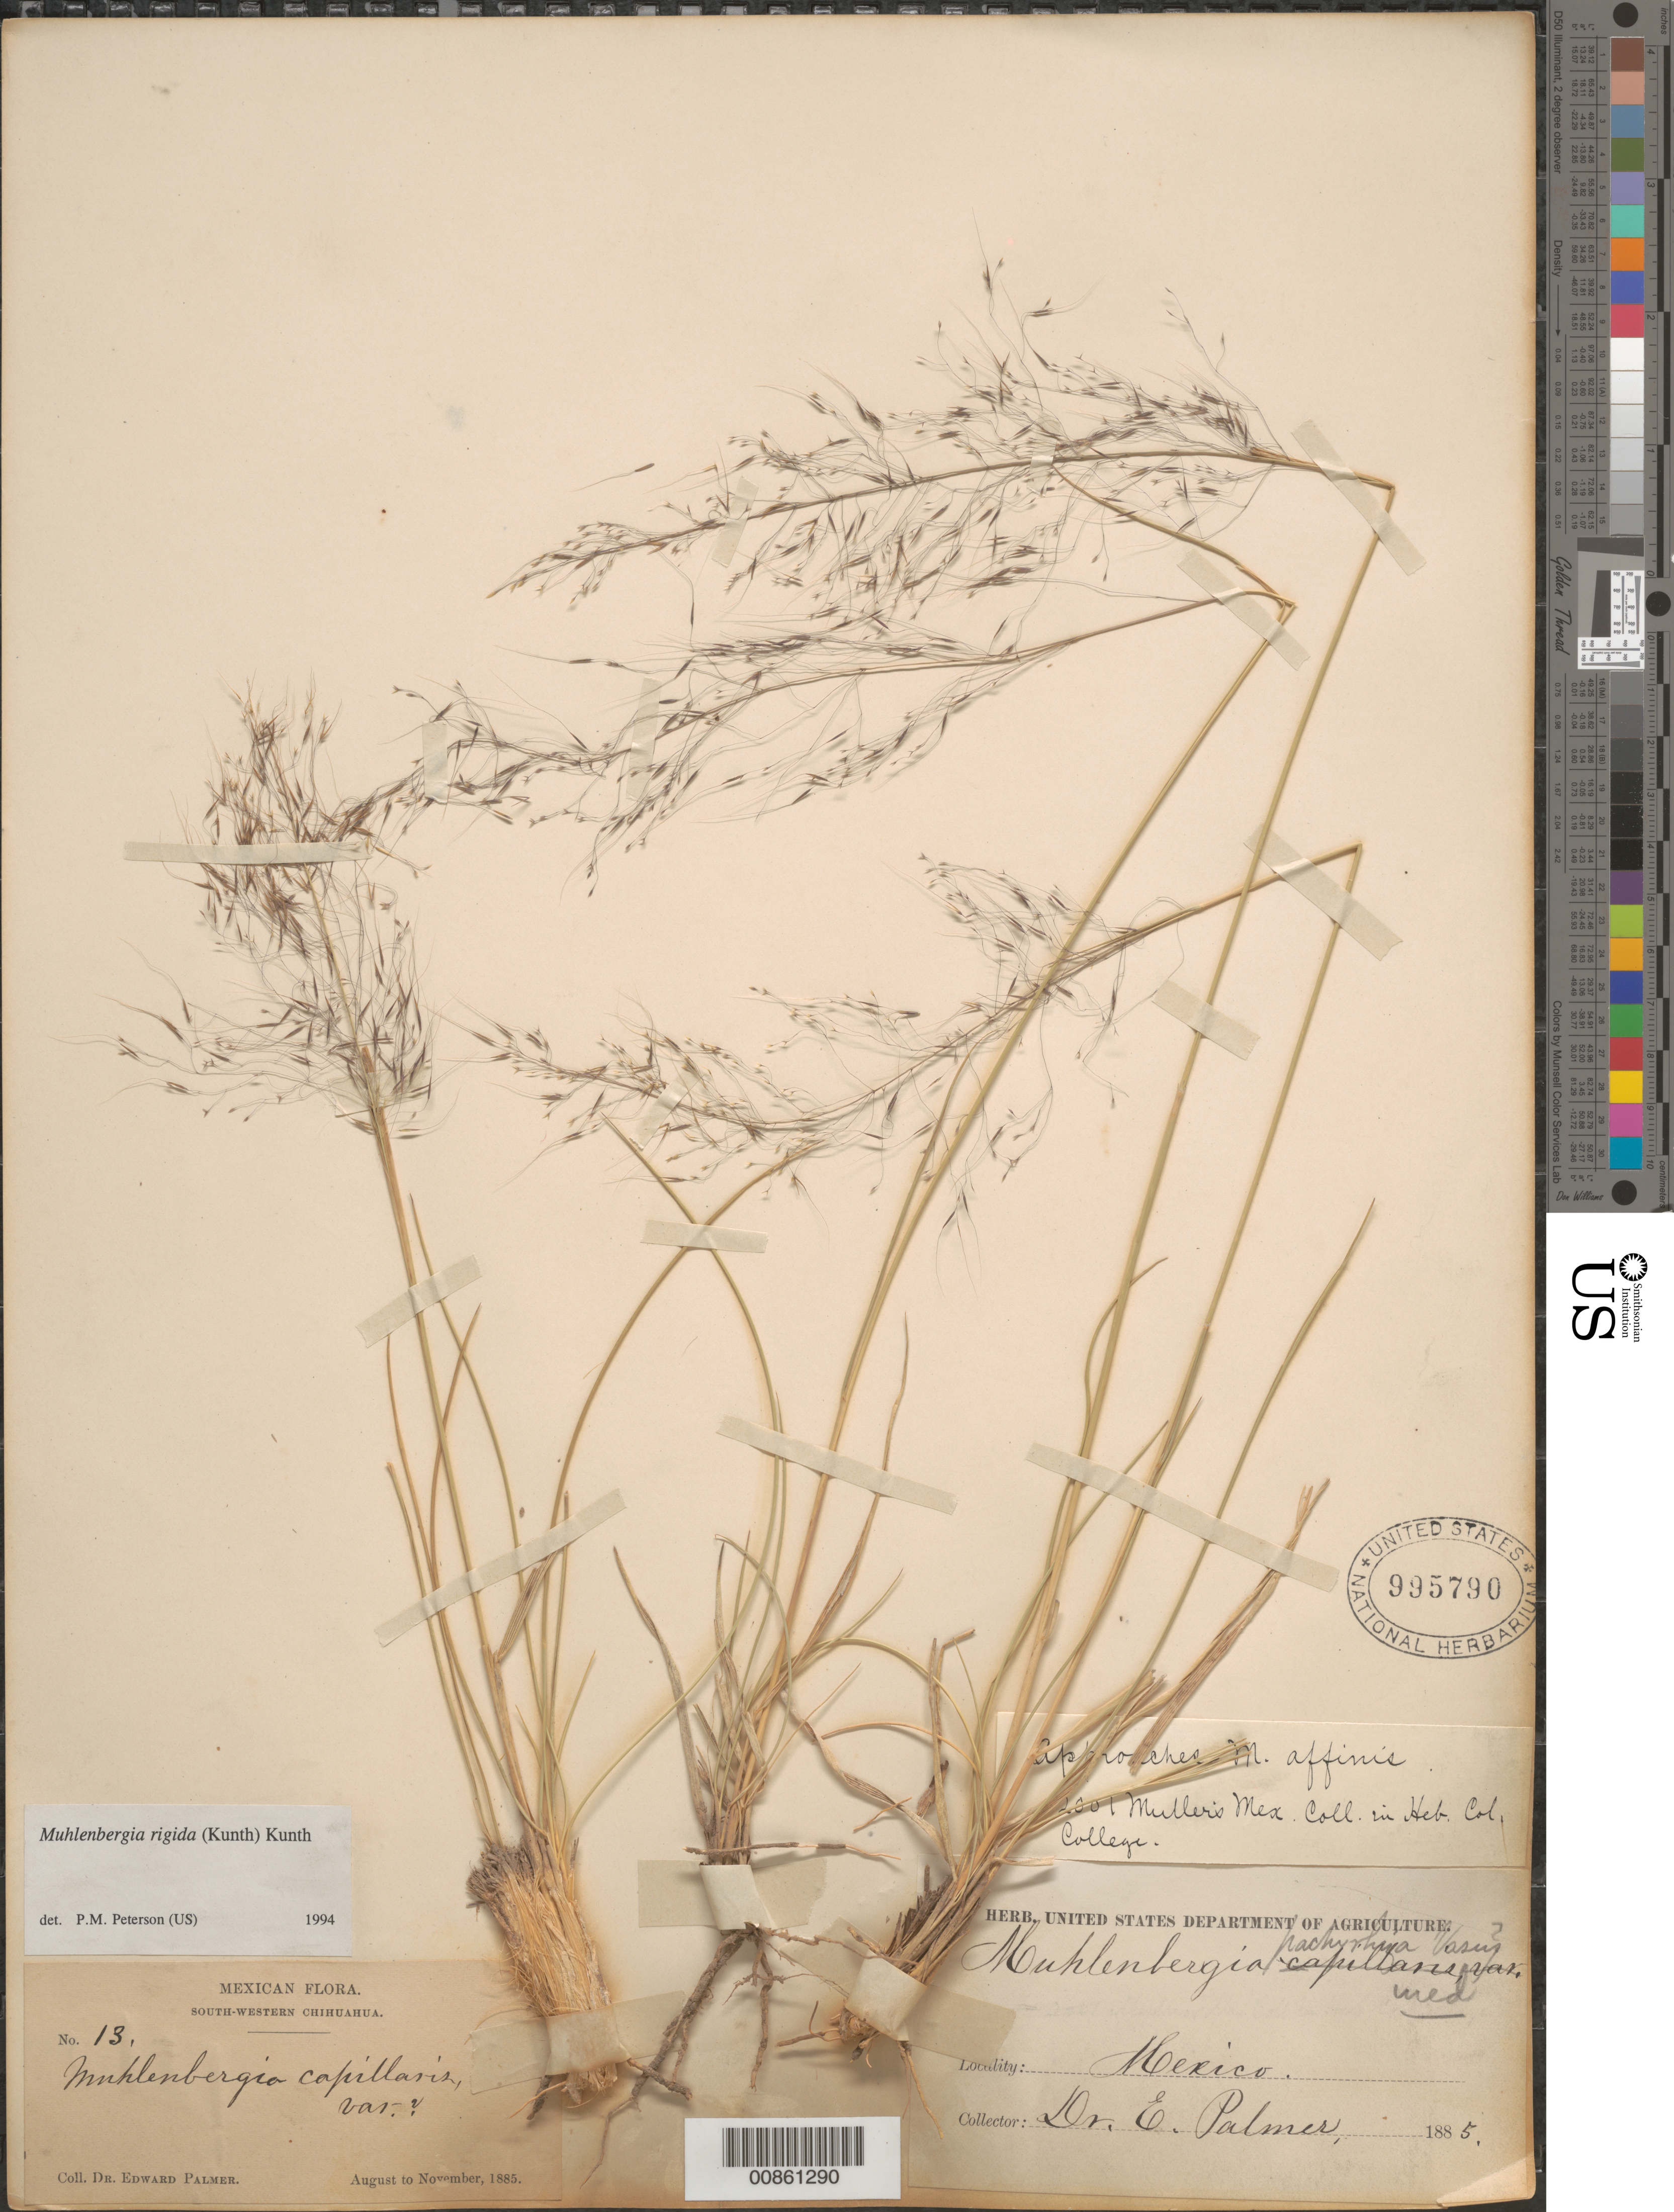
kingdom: Plantae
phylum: Tracheophyta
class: Liliopsida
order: Poales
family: Poaceae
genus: Muhlenbergia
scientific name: Muhlenbergia rigida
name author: (Kunth) Kunth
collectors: E. Palmer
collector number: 13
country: Mexico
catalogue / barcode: US 995790